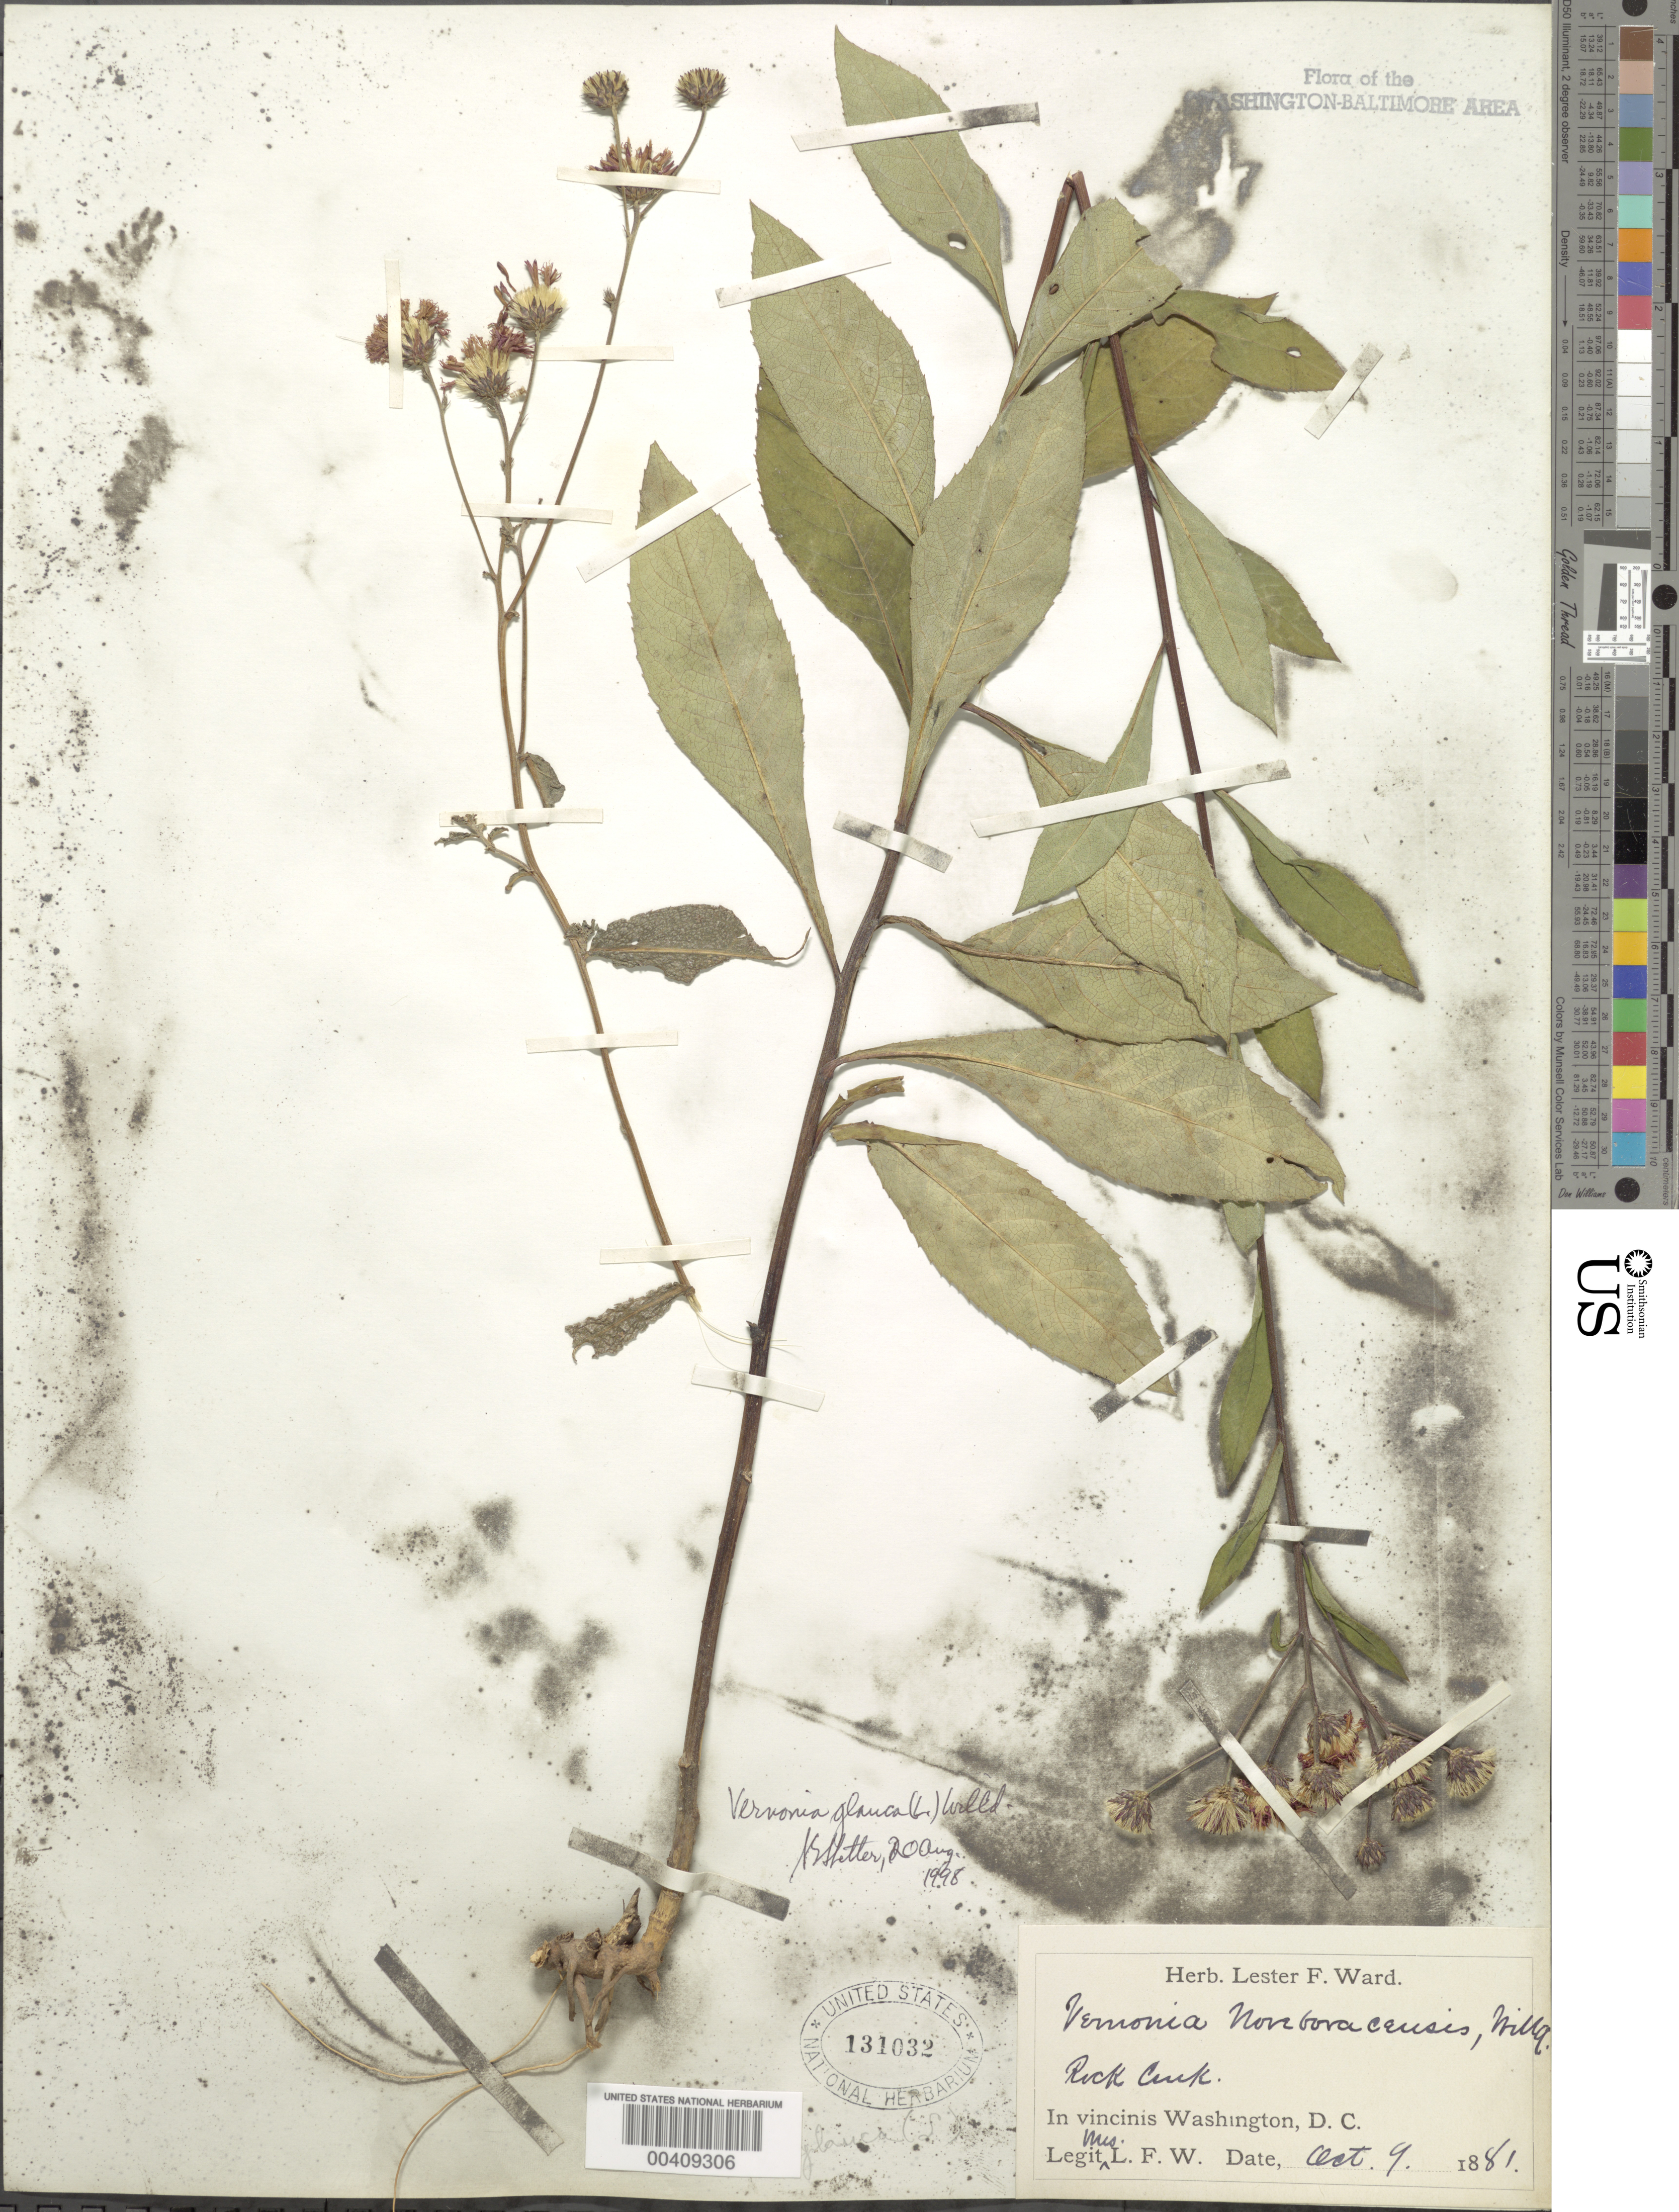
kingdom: Plantae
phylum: Tracheophyta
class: Magnoliopsida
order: Asterales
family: Asteraceae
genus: Vernonia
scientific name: Vernonia glauca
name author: (L.) Willd.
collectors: Mrs. L. F. Ward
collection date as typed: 09 Oct 1881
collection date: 1881-10-09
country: United States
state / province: District of Columbia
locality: Rock Creek Rock Creek Park & vicinity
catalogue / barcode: US 131032